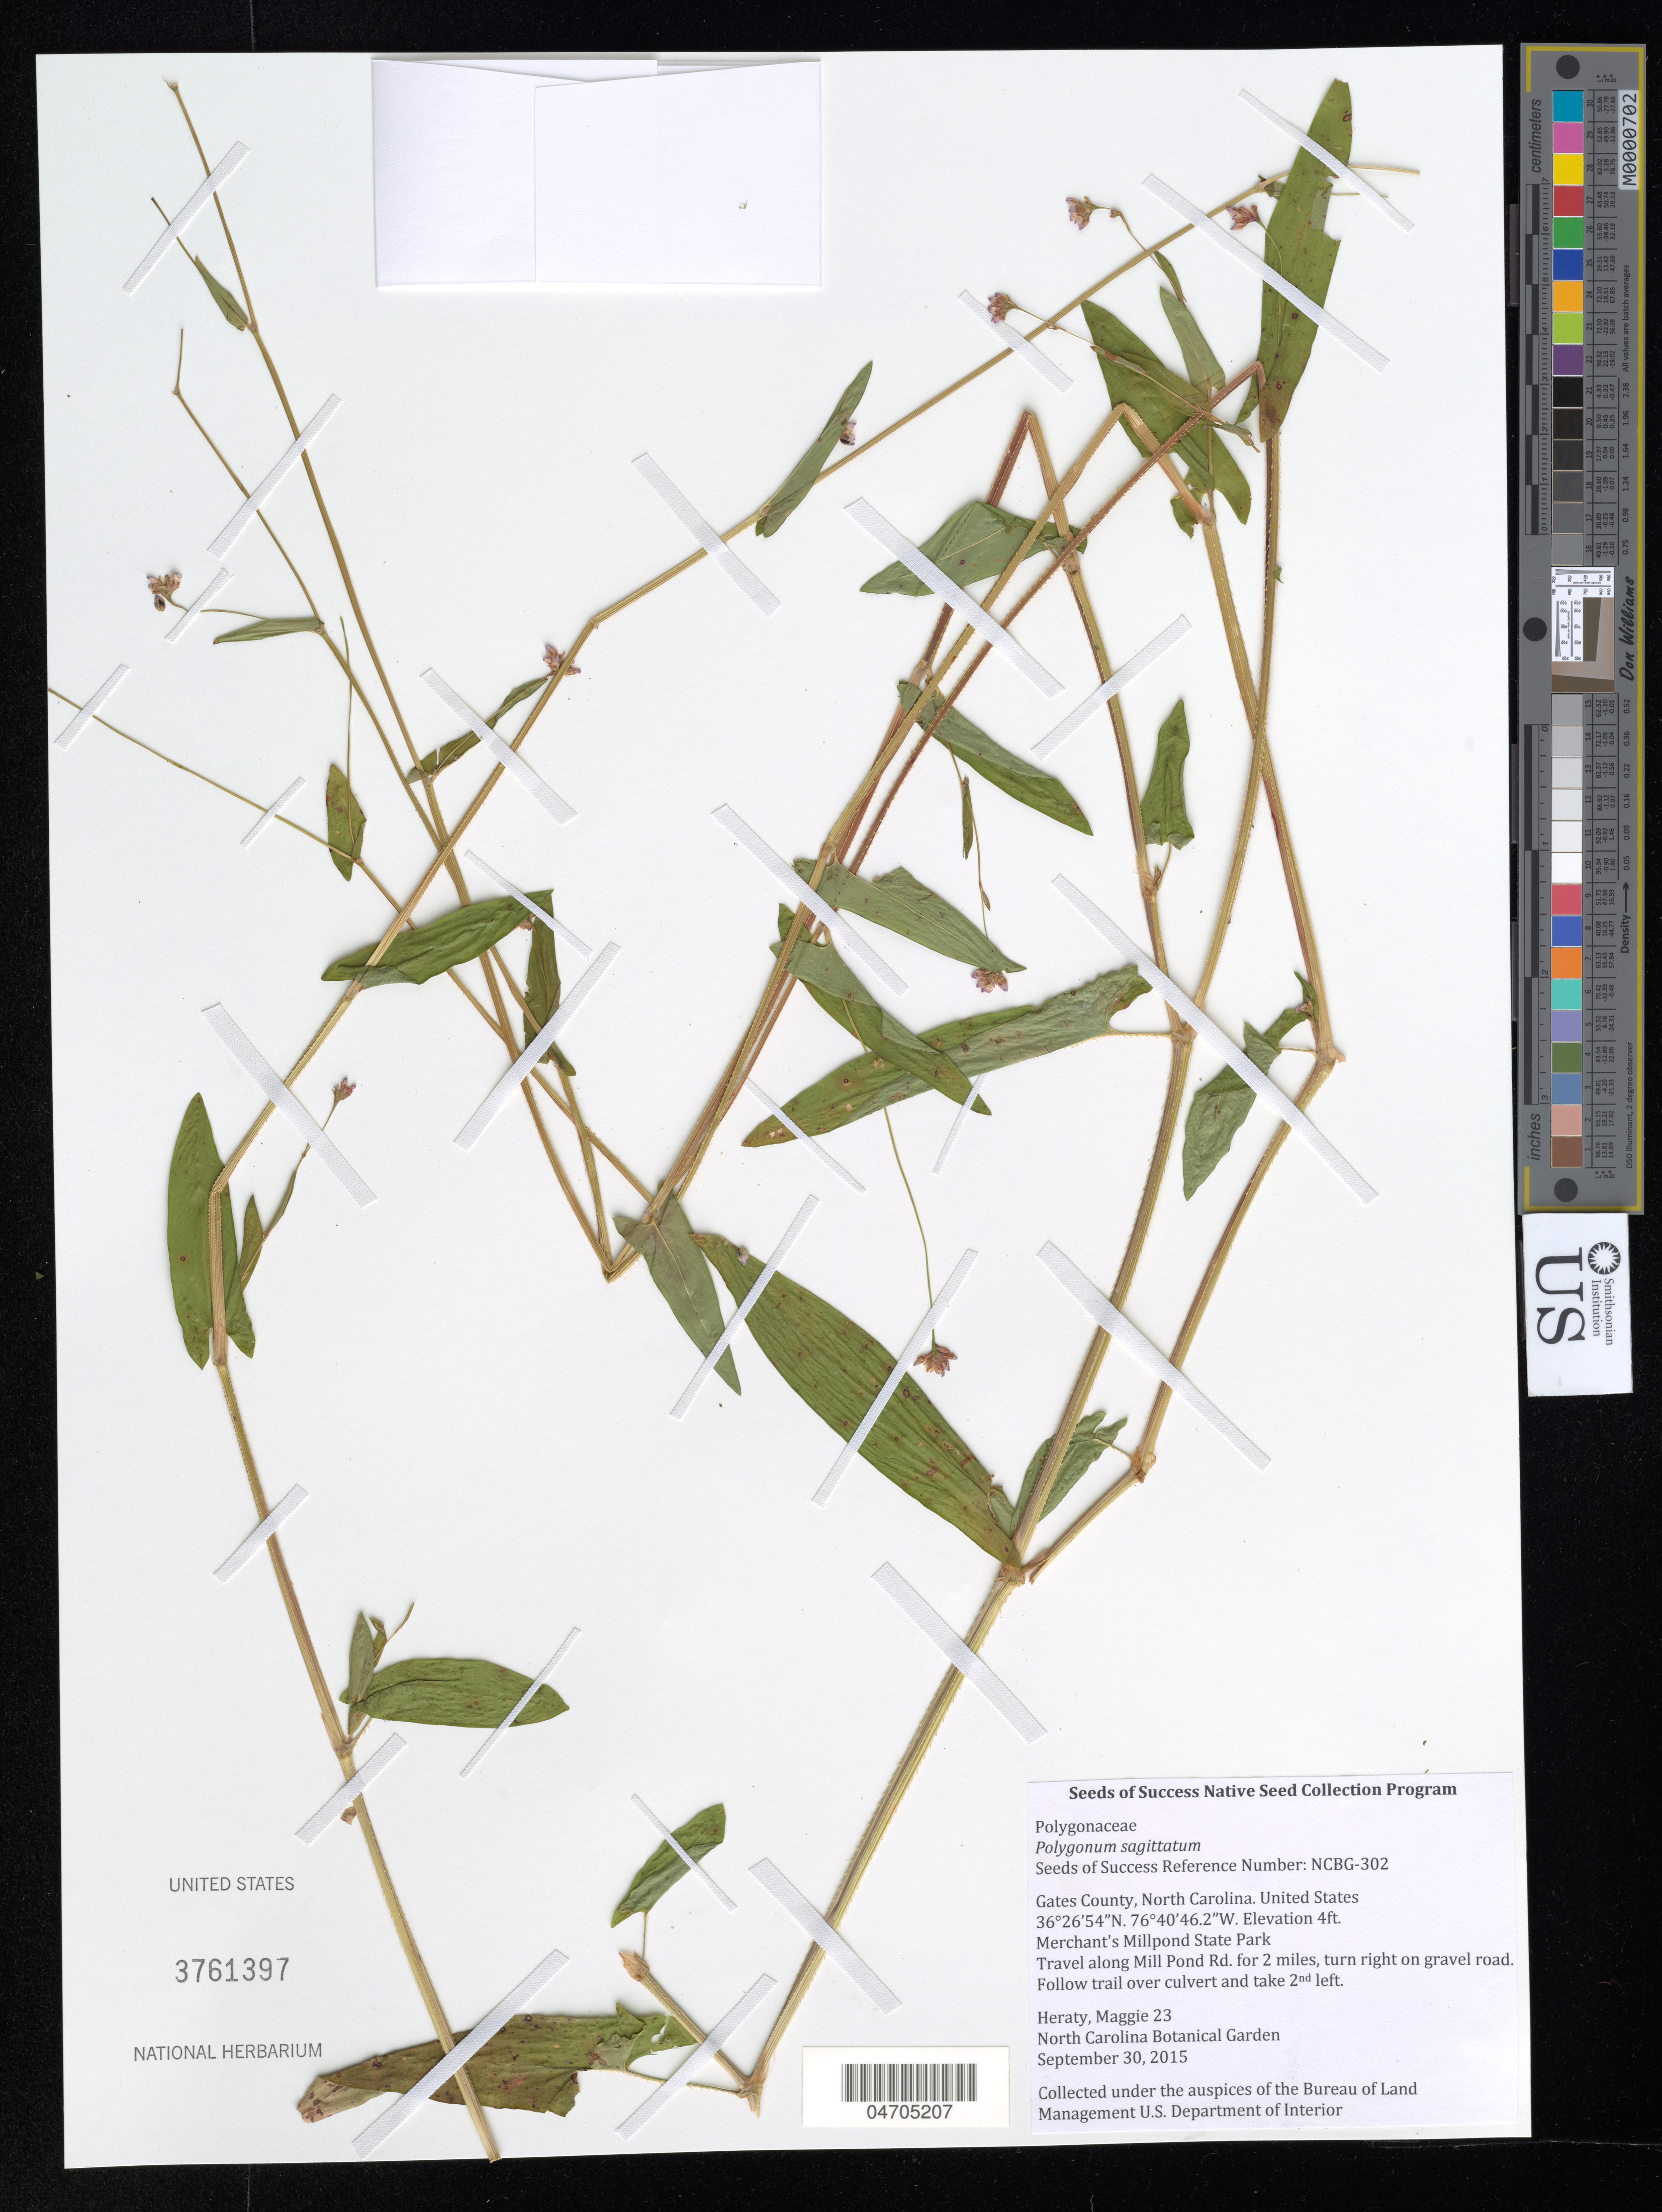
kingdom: Plantae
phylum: Tracheophyta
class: Magnoliopsida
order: Caryophyllales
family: Polygonaceae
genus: Polygonum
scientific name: Polygonum sagittatum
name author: L.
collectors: M. Heraty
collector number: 23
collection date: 2015-09-30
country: United States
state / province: North Carolina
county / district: Gates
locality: Gates County. Merchant's Millpond State Park. Travel along Mill Pond Rd. for 2 miles, turn right on gravel road. Follow trail over culvert and take 2nd left.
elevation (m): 1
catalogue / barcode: US 3761397